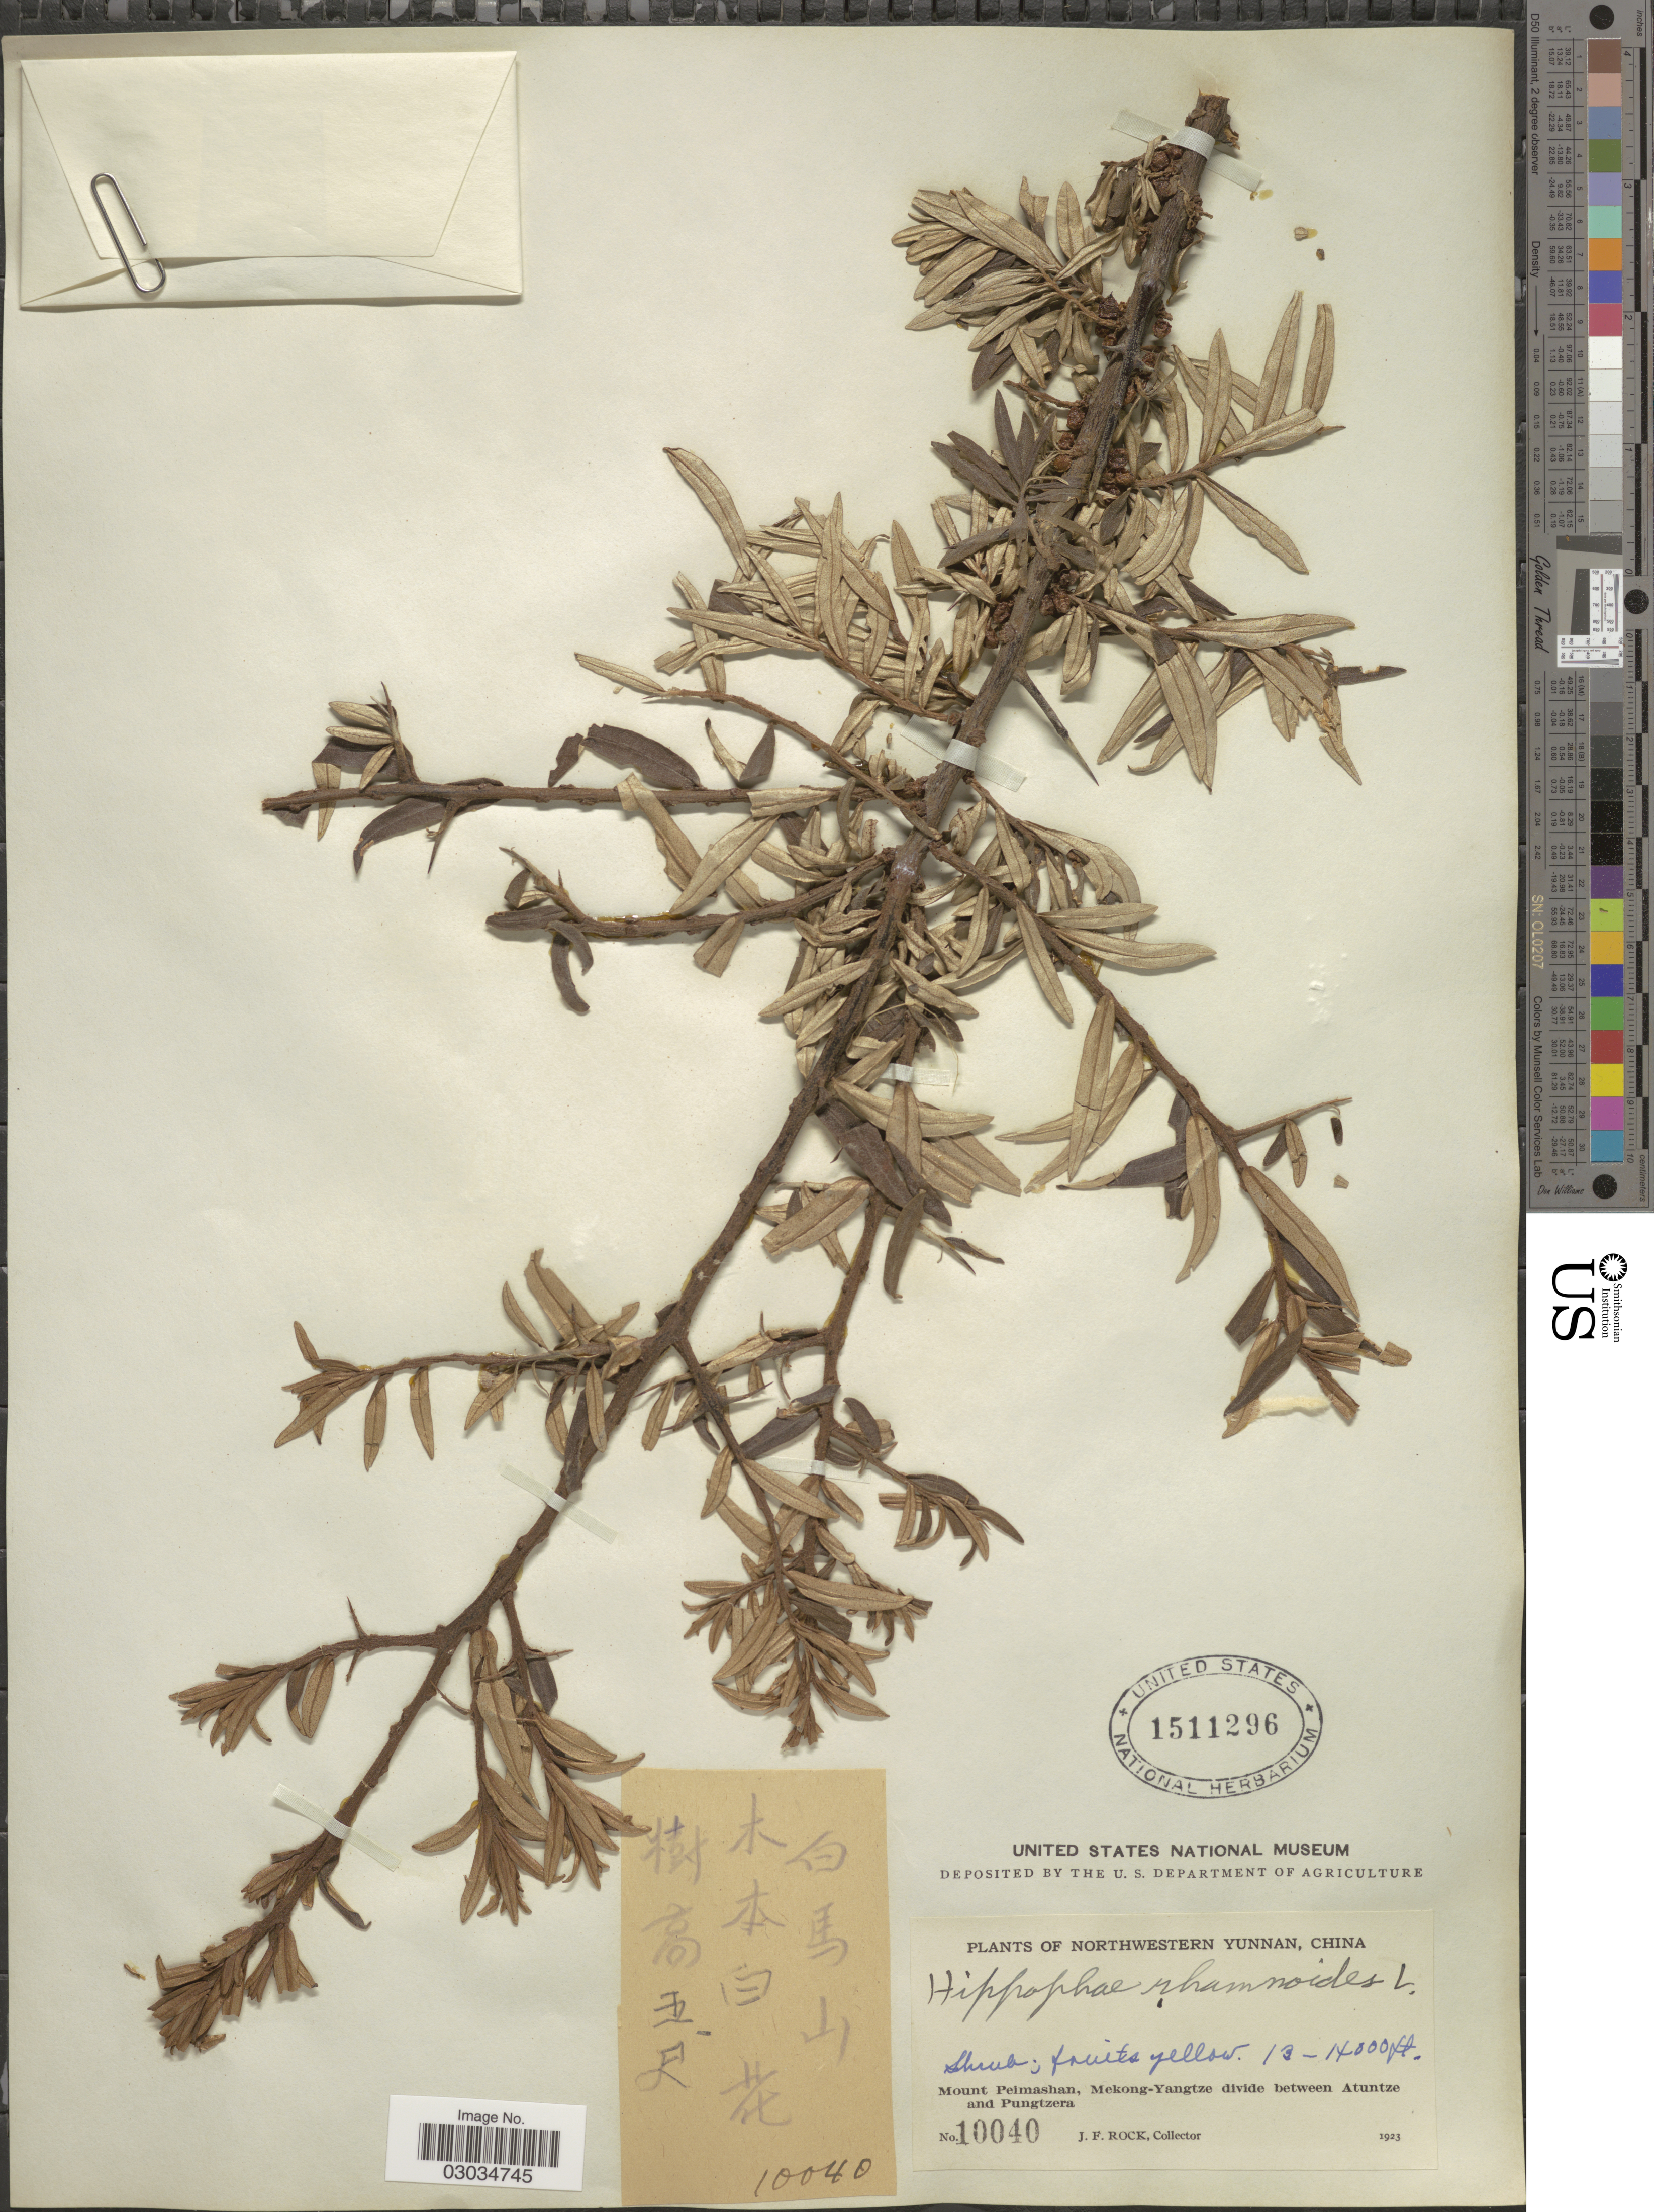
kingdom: Plantae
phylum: Tracheophyta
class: Magnoliopsida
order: Rosales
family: Elaeagnaceae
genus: Hippophae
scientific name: Hippophae rhamnoides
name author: L.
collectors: J. Rock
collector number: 10040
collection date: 1923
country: China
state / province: Yunnan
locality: Northwestern Yunnan, Mount Peimashan, Mekong-Yangtze divide between Atuntze and Pungtzera.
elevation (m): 3962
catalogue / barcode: US 1511296